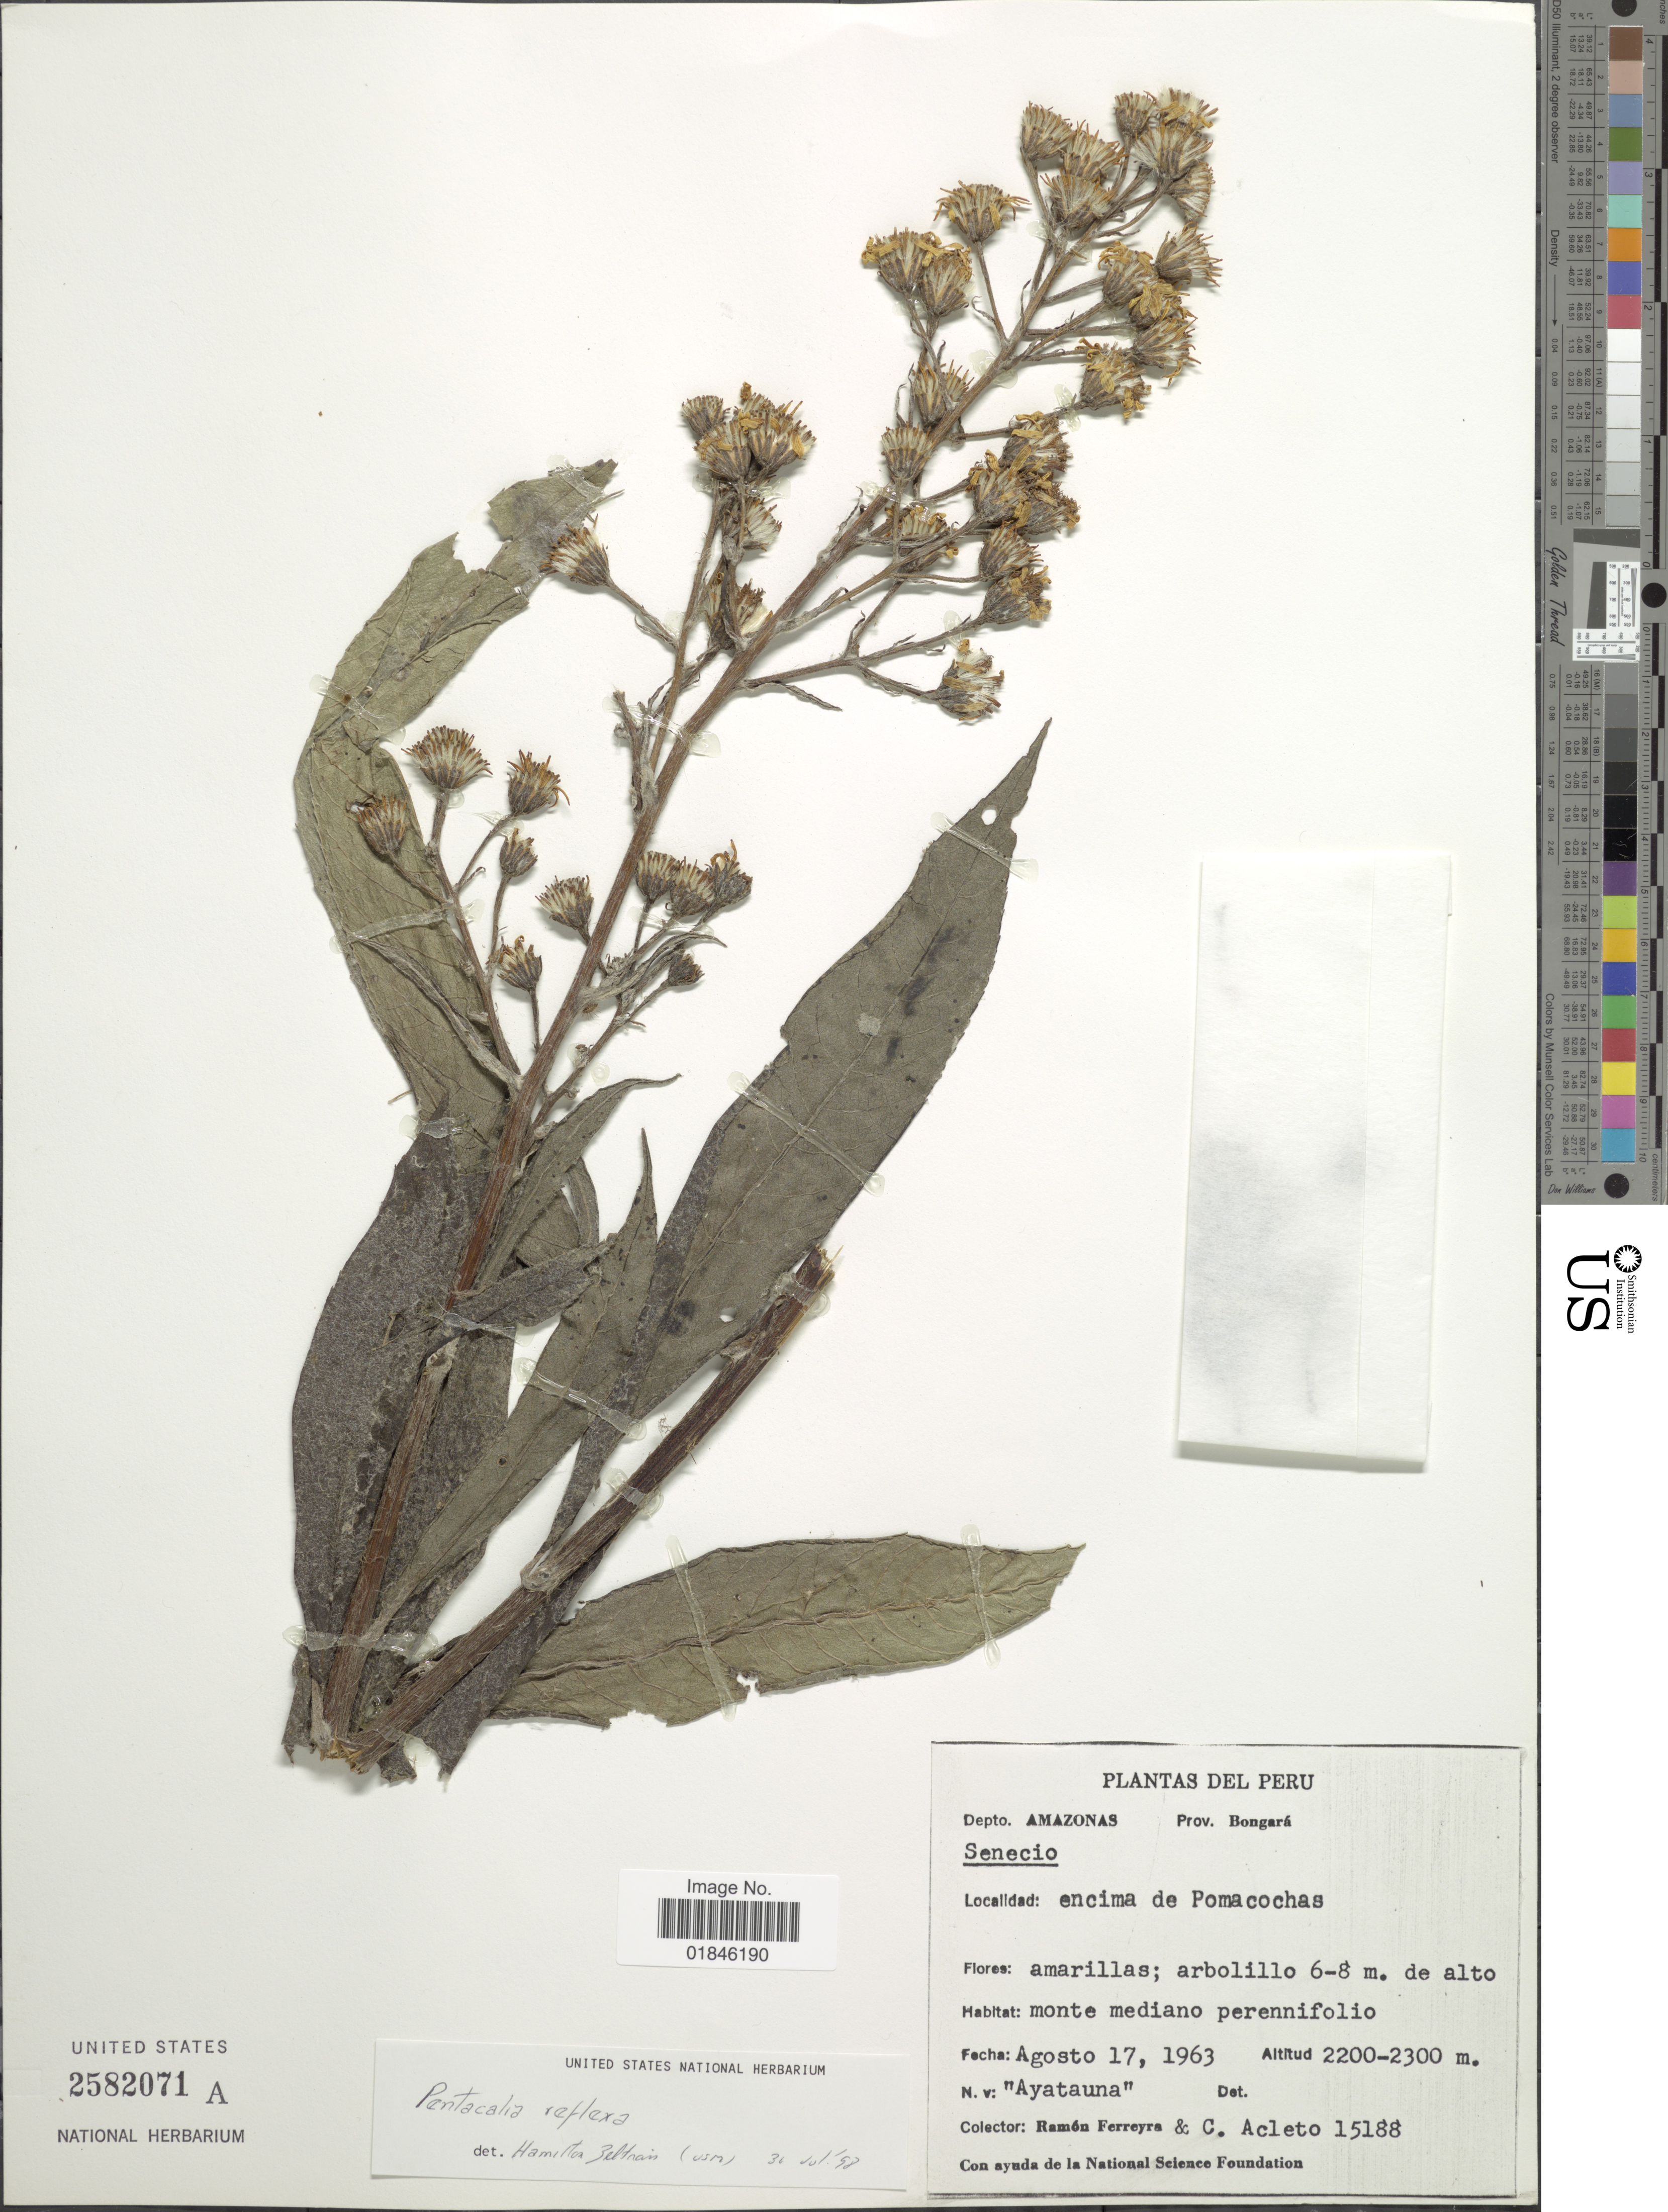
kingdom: Plantae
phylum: Tracheophyta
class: Magnoliopsida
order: Asterales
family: Asteraceae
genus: Pentacalia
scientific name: Pentacalia reflexa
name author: (Kunth) Cuatrec.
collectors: R. A. Ferreyra & C. Acleto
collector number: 15188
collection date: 1963-08-17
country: Peru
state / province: Amazonas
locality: Depto. Amazonas. Prov. Bongará. Encima de Pomacochas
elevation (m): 2200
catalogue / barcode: US 2582071A